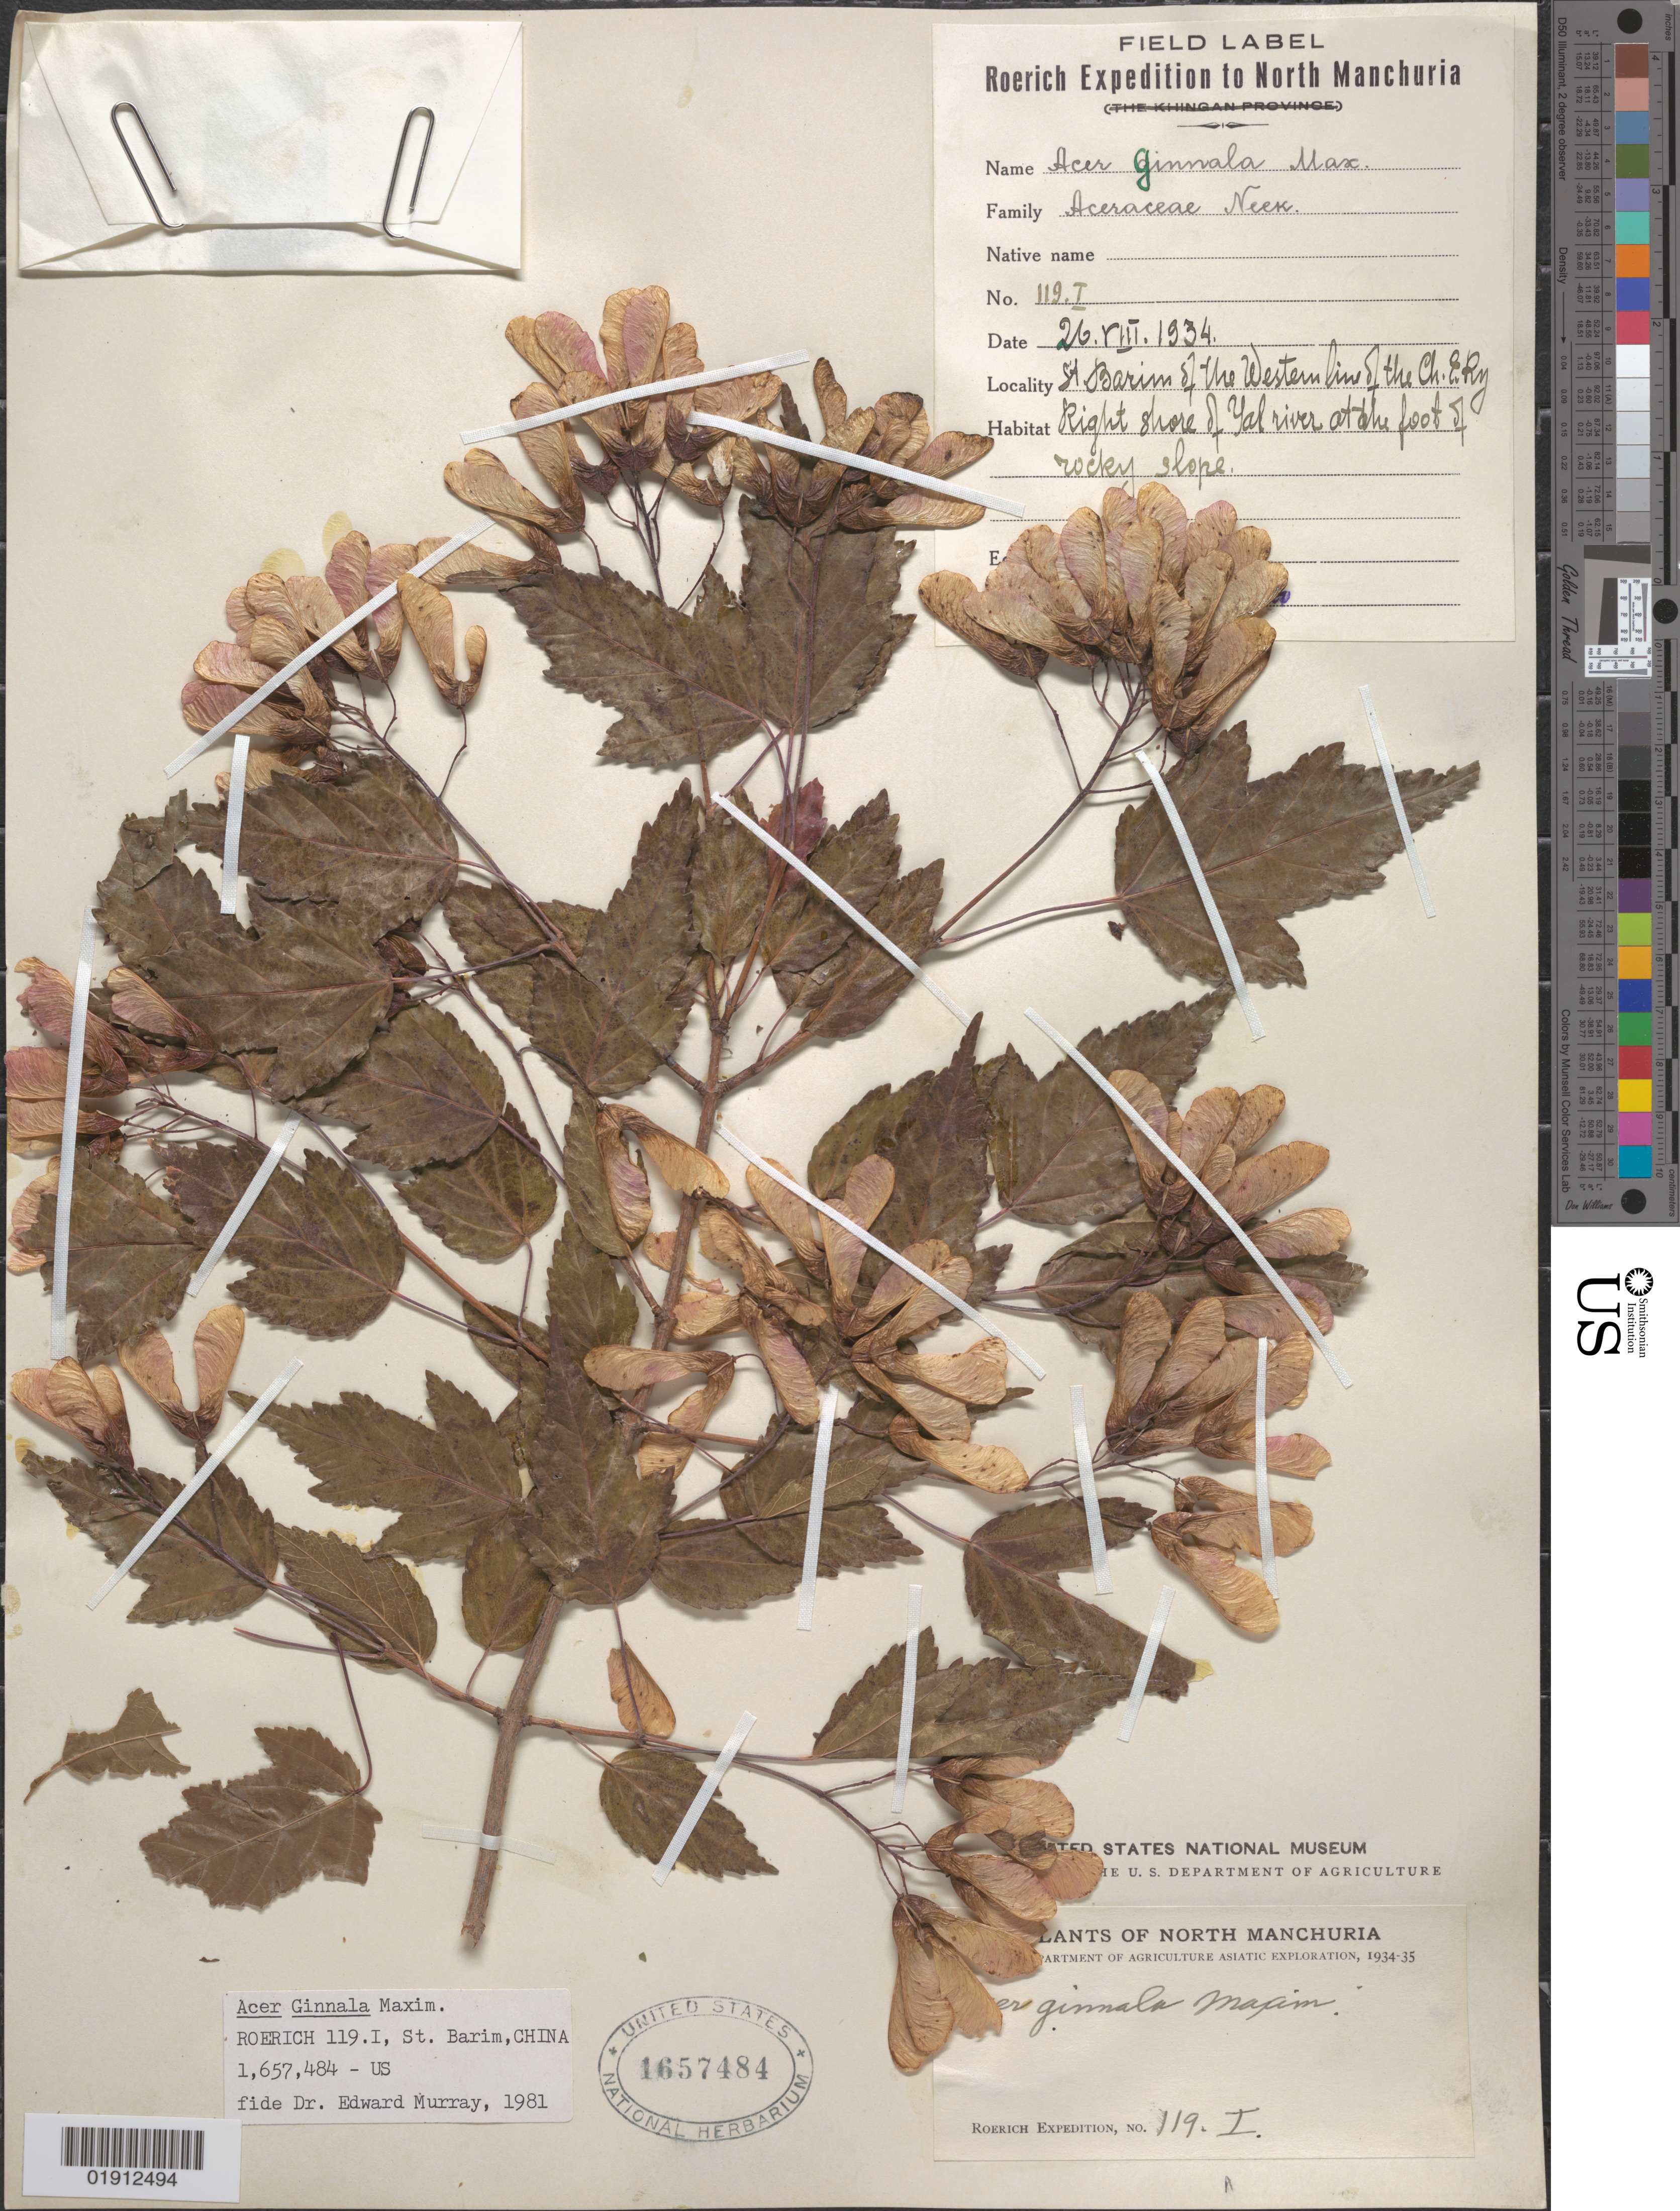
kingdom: Plantae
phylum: Tracheophyta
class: Magnoliopsida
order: Sapindales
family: Sapindaceae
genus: Acer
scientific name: Acer ginnala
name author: Maxim.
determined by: Murray, Edward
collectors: Roerich Expedition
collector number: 119.I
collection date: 1934-08-26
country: China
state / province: Manchuria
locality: St. Barim of the Western line of the Ch. E. Ry; right shore of Yal River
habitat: Right shore of river at the foot of rocky slope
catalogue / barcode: US 1657484